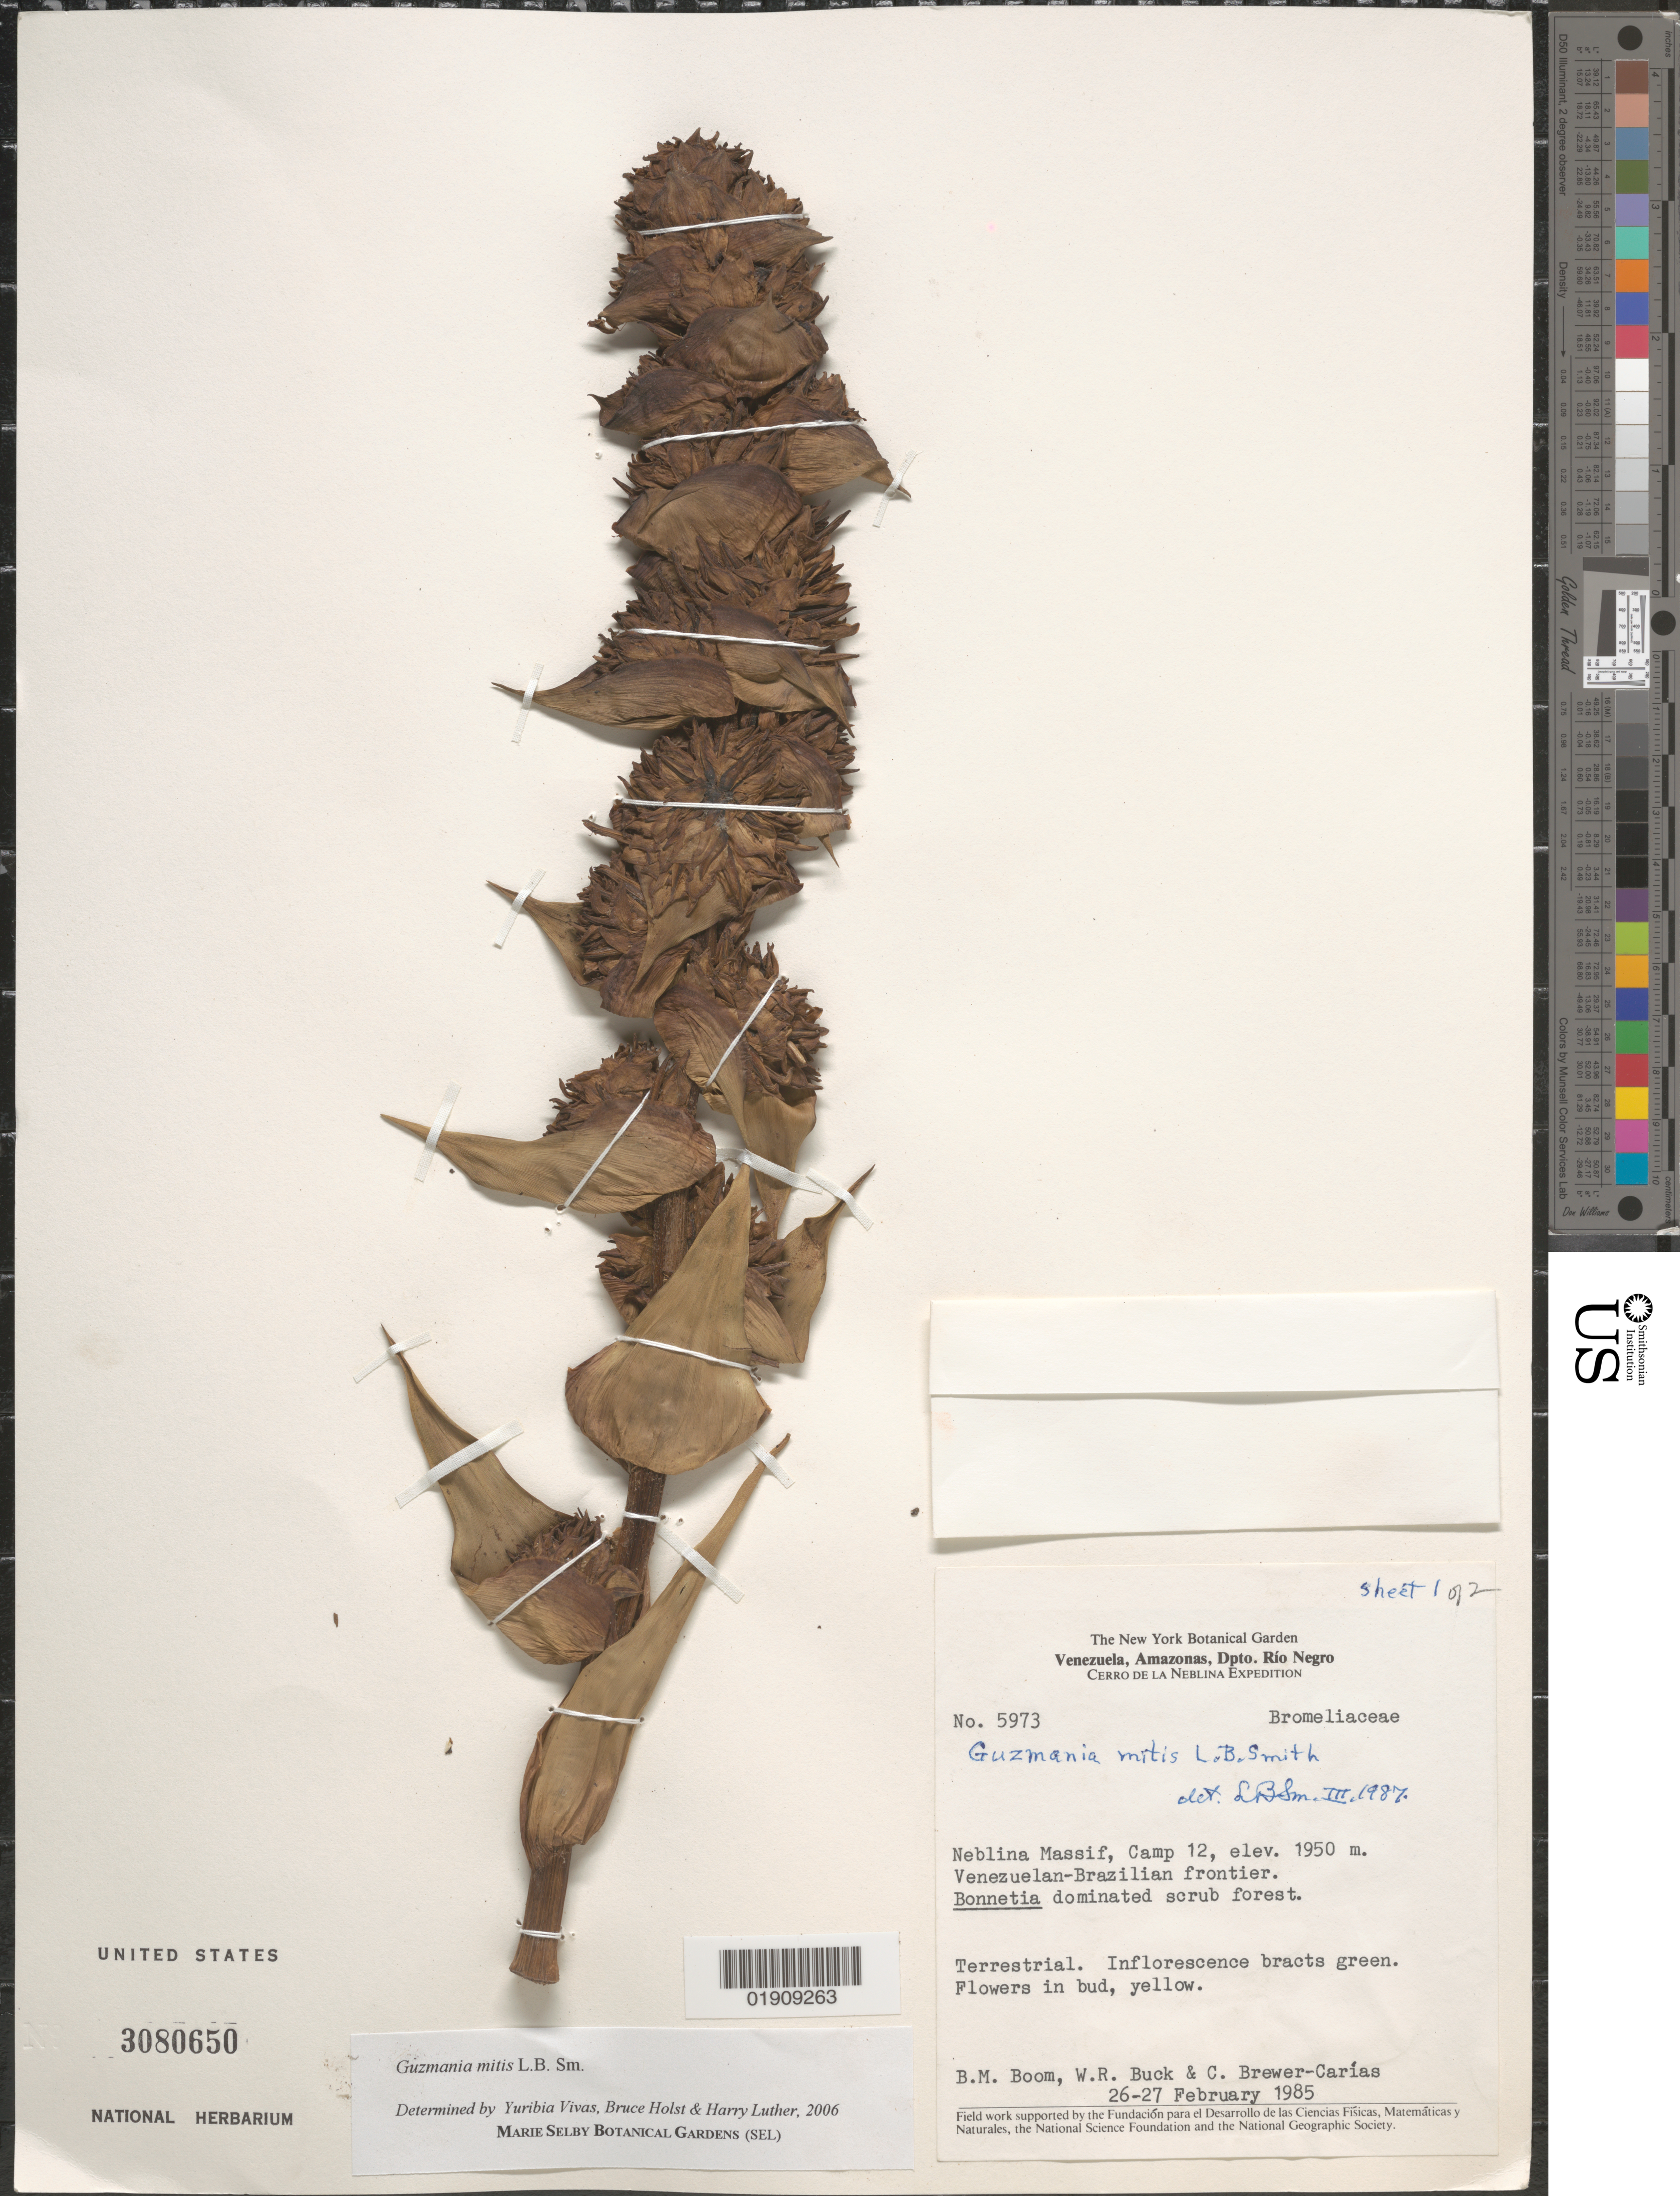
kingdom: Plantae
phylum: Tracheophyta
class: Liliopsida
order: Poales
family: Bromeliaceae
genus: Guzmania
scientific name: Guzmania mitis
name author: L.B. Sm.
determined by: Vivas, Yuribia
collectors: B. M. Boom, W. R. Buck & C. Brewer-Carias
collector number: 5973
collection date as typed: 26-Feb-85 to 27-Feb-85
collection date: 1985-02-26/1985-02-27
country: Venezuela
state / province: Amazonas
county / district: Río Negro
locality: Neblina Massif, Camp 12, Venezuelan-Brazilian frontier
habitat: Scrub forest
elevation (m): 1950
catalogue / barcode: US 3080650